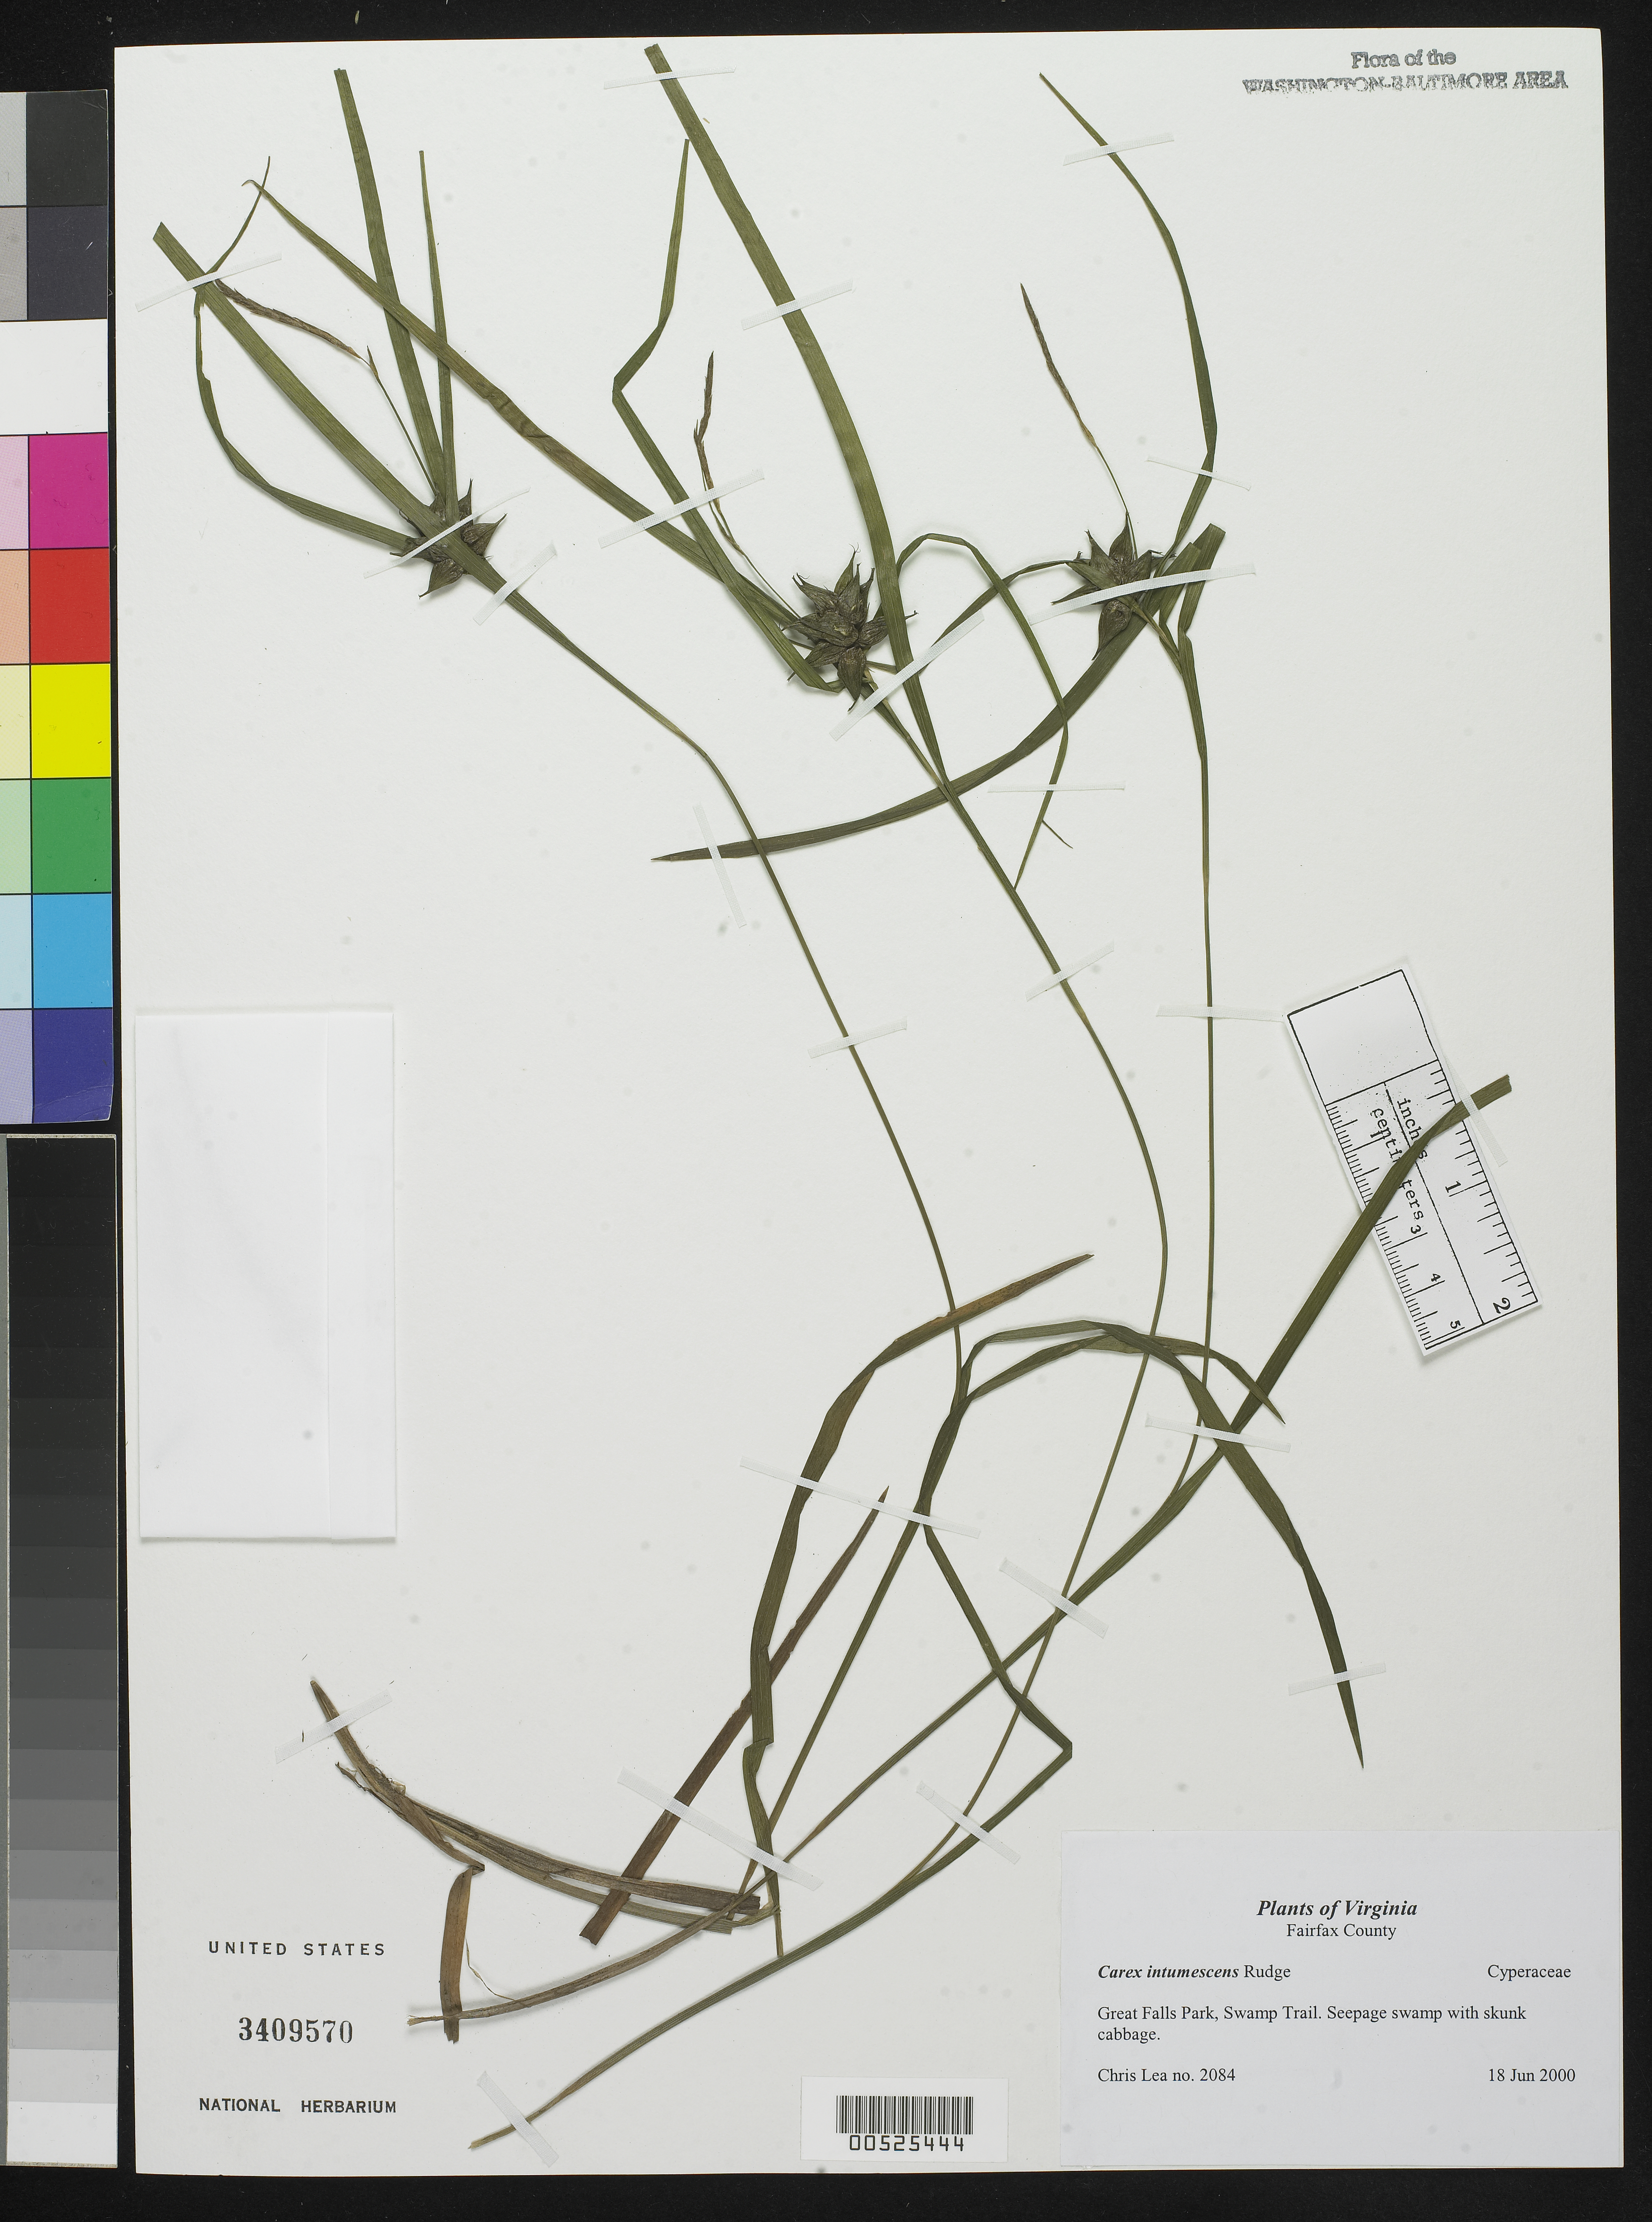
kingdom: Plantae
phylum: Tracheophyta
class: Liliopsida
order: Poales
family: Cyperaceae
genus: Carex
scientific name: Carex intumescens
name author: Rudge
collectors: C. Lea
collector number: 2084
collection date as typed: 18 Jun 2000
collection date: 2000-06-18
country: United States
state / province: Virginia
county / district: Fairfax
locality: Great Falls Park, Swamp Trail.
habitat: Seepage swamp with skunk cabbage.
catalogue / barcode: US 3409570